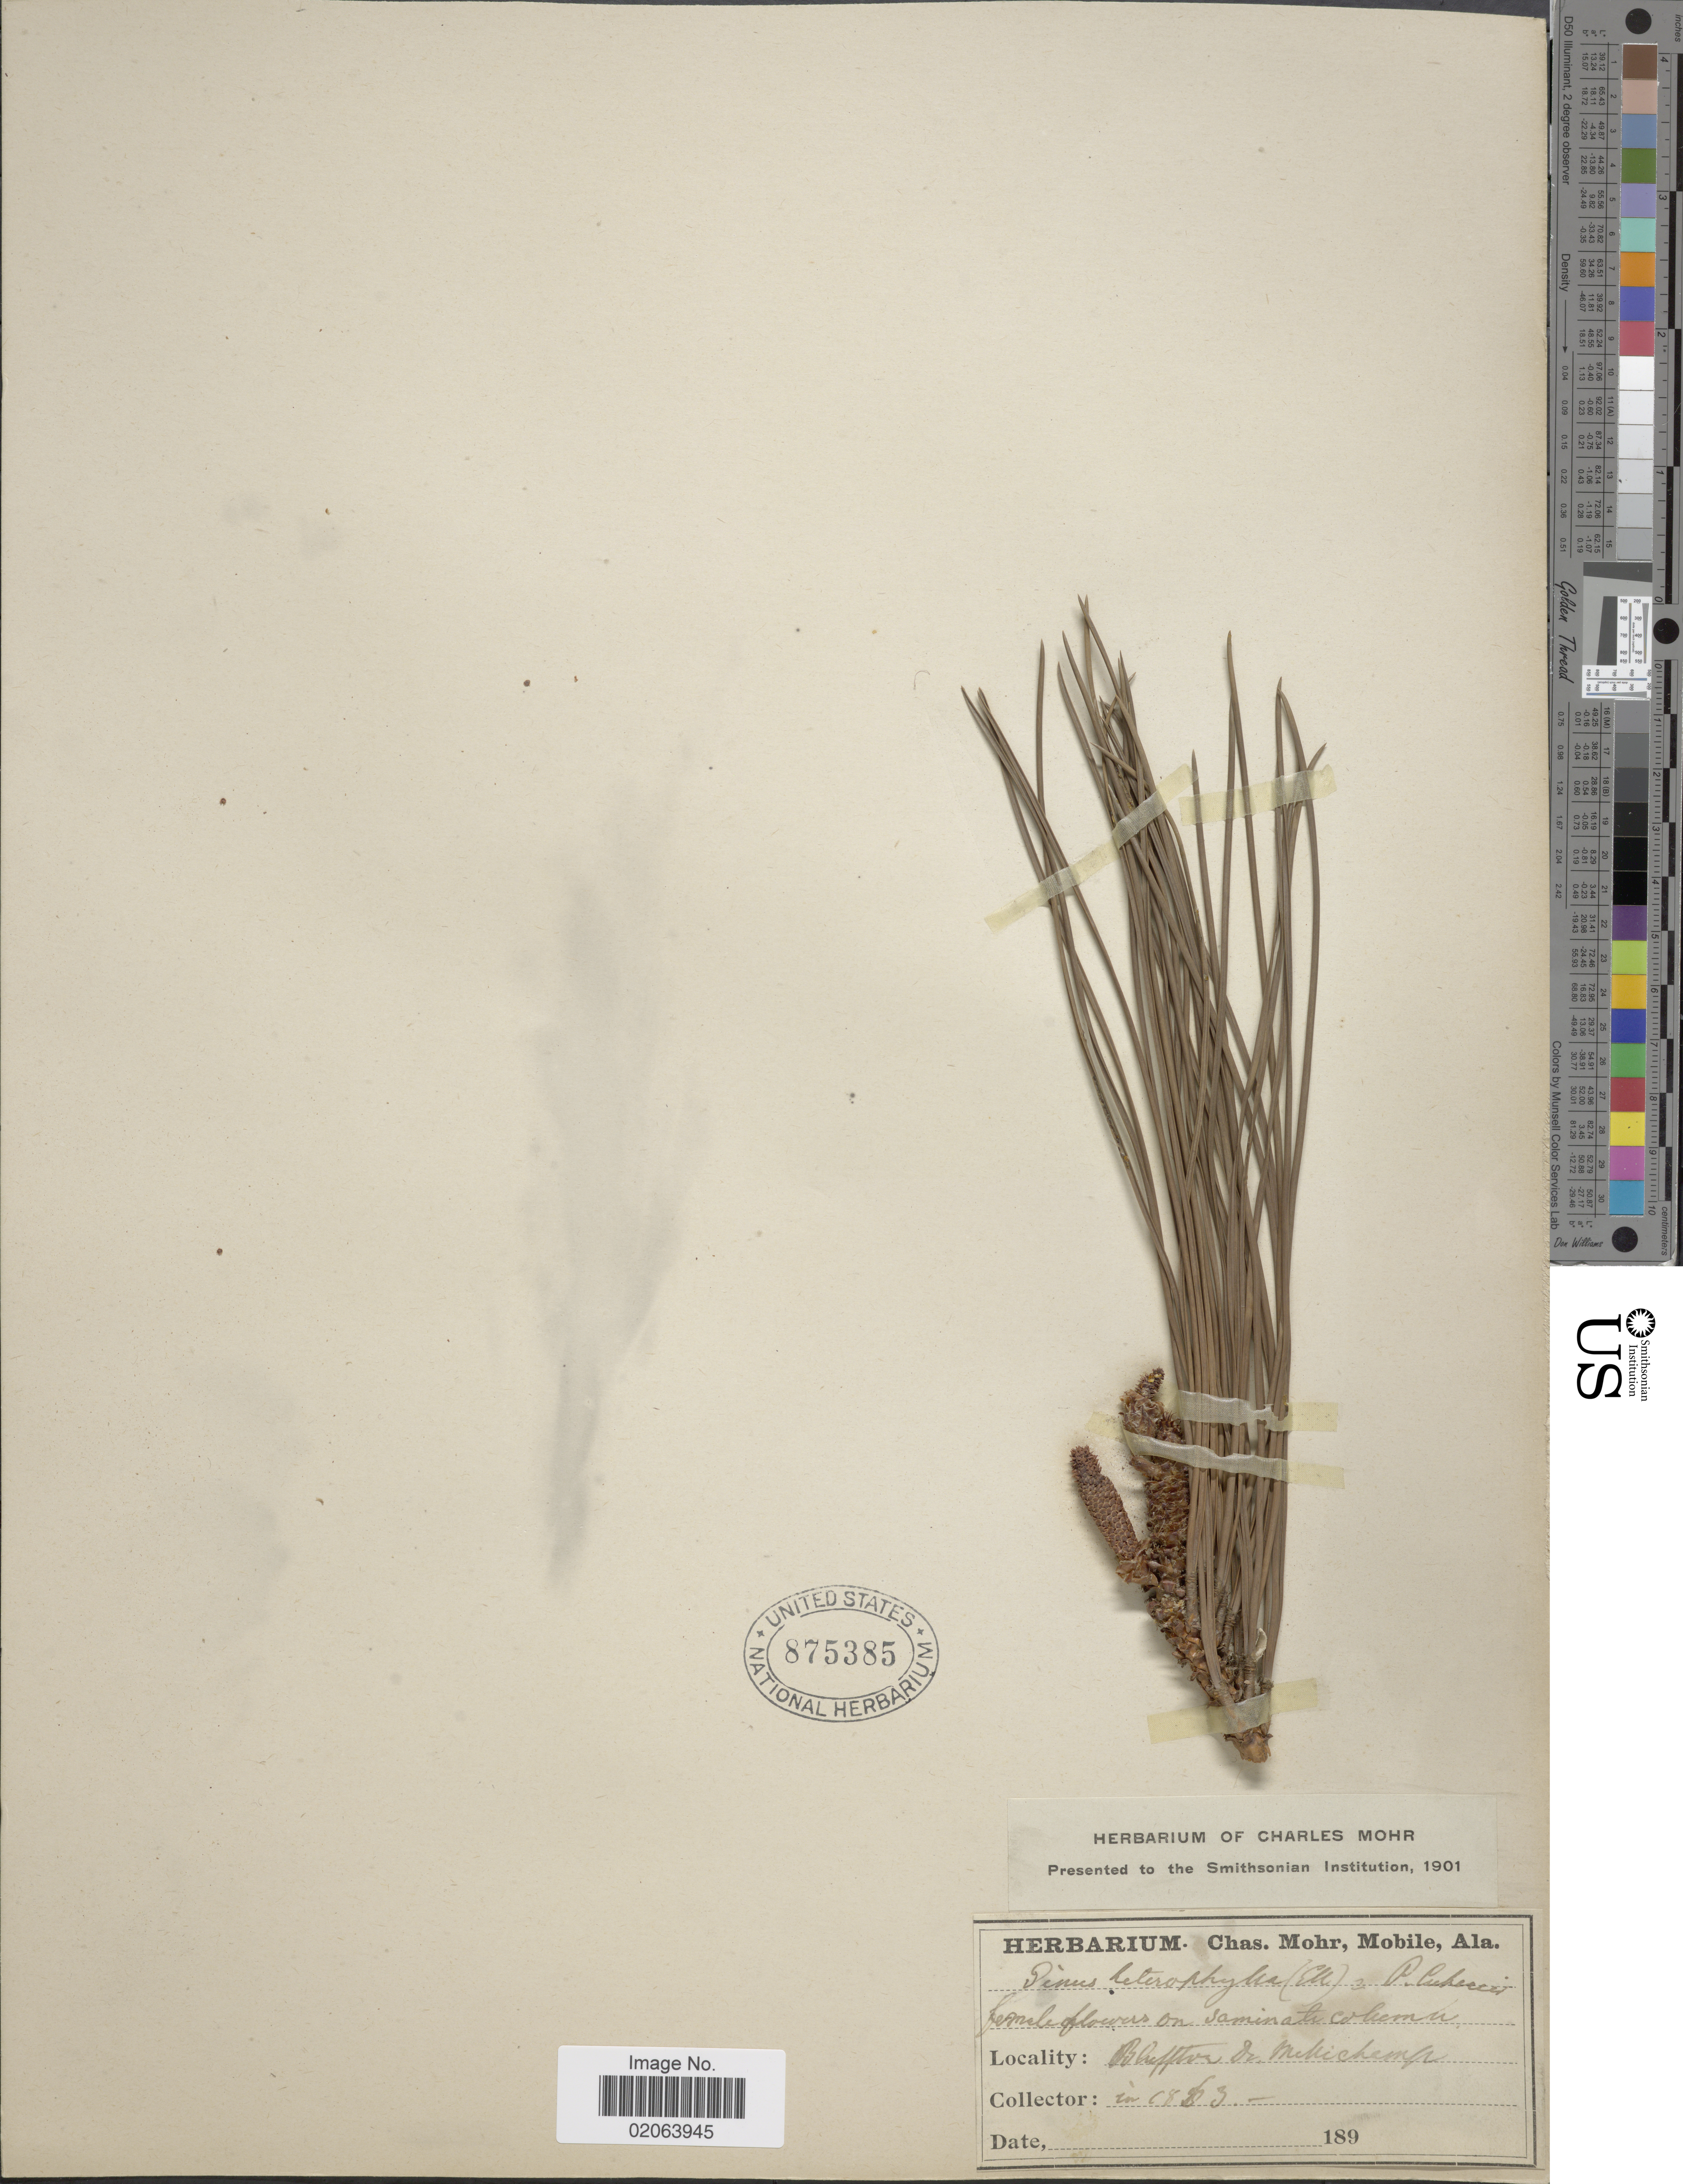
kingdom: Plantae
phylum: Tracheophyta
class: Pinopsida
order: Pinales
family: Pinaceae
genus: Pinus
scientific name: Pinus elliottii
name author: Engelm.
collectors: -. Mellichamp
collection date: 1863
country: United States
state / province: Alabama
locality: Bluffton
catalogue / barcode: US 875385